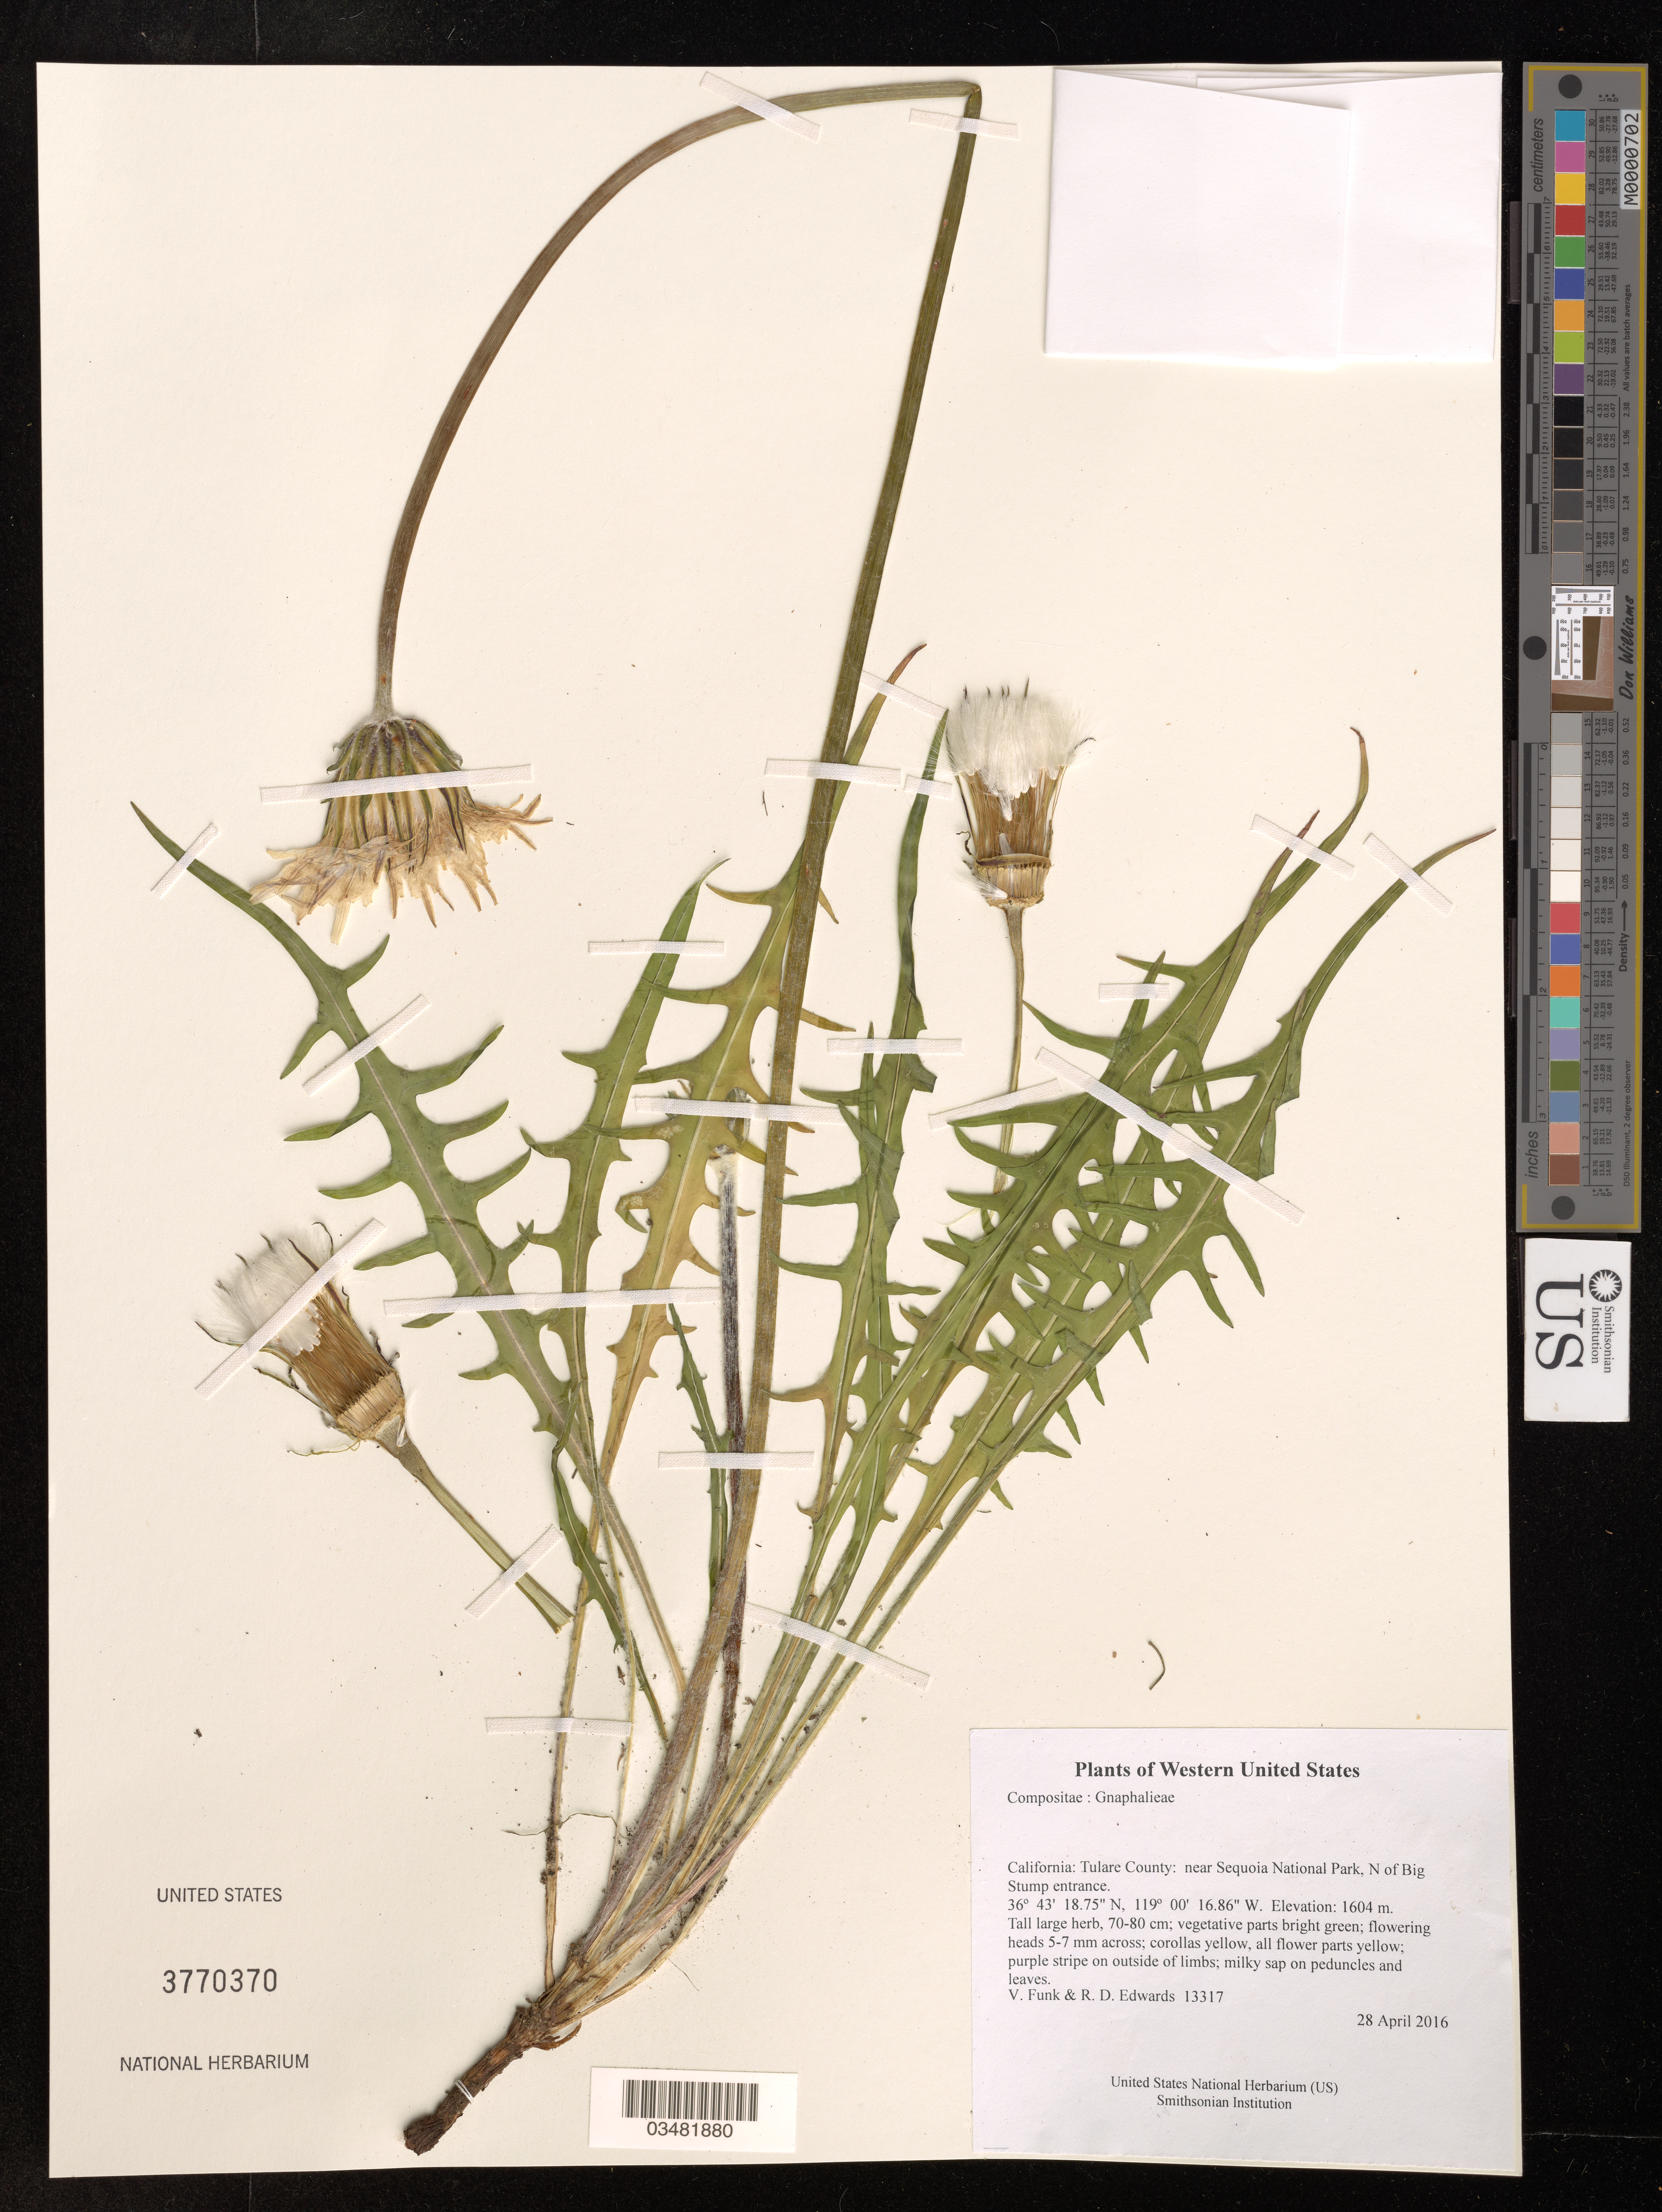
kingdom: Plantae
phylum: Tracheophyta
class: Magnoliopsida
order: Asterales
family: Asteraceae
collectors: R.D. Edwards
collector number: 13317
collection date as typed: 28 April 2016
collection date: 2016-04-28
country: United States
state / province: California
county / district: Tulare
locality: near Sequoia National Park, Generals Hwy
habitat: Occasional along roadside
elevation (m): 711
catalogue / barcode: US 3770370